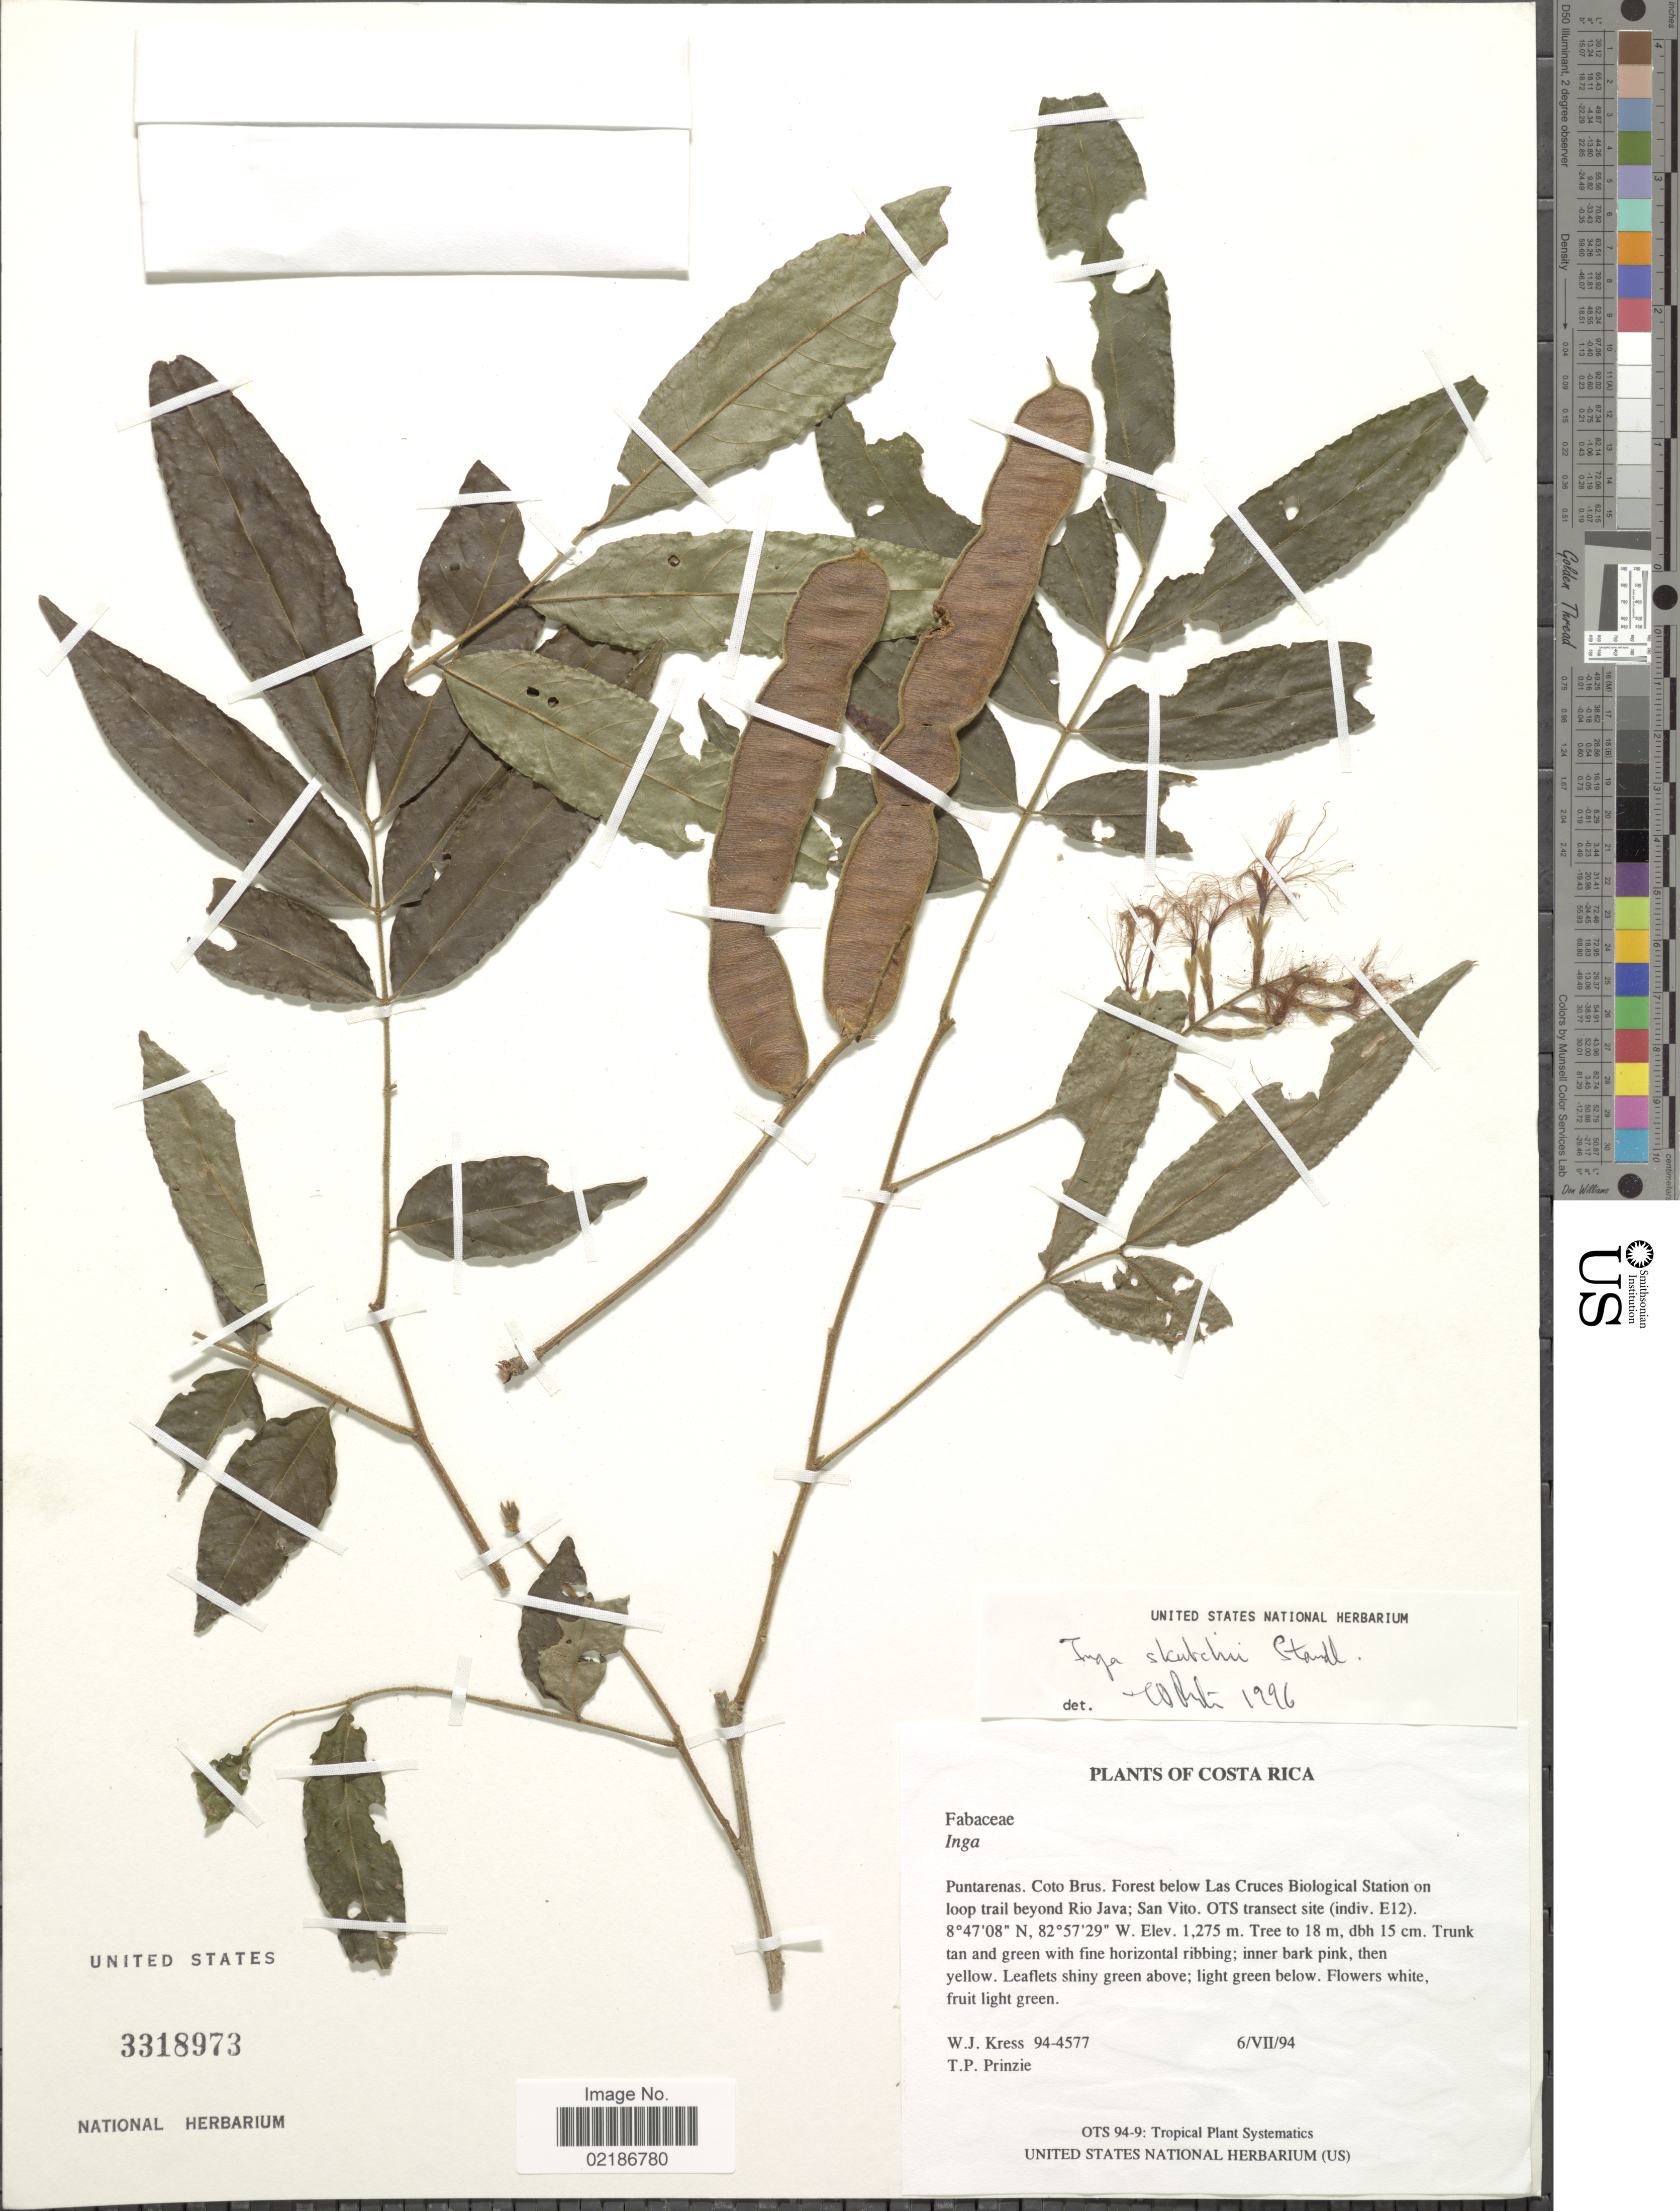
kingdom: Plantae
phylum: Tracheophyta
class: Magnoliopsida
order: Fabales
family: Fabaceae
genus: Inga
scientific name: Inga skutchii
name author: Standl.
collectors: W. J. Kress & T. Prinzie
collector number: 94-4577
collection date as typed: Transcribed d/m/y: 6/7/94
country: Costa Rica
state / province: Puntarenas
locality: Coto Brus, forest below Las Cruces Biological Station on loop trail beyond Rio Java, San Vito, OTS transect site (indiv. E12)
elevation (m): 1275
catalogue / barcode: US 3318973